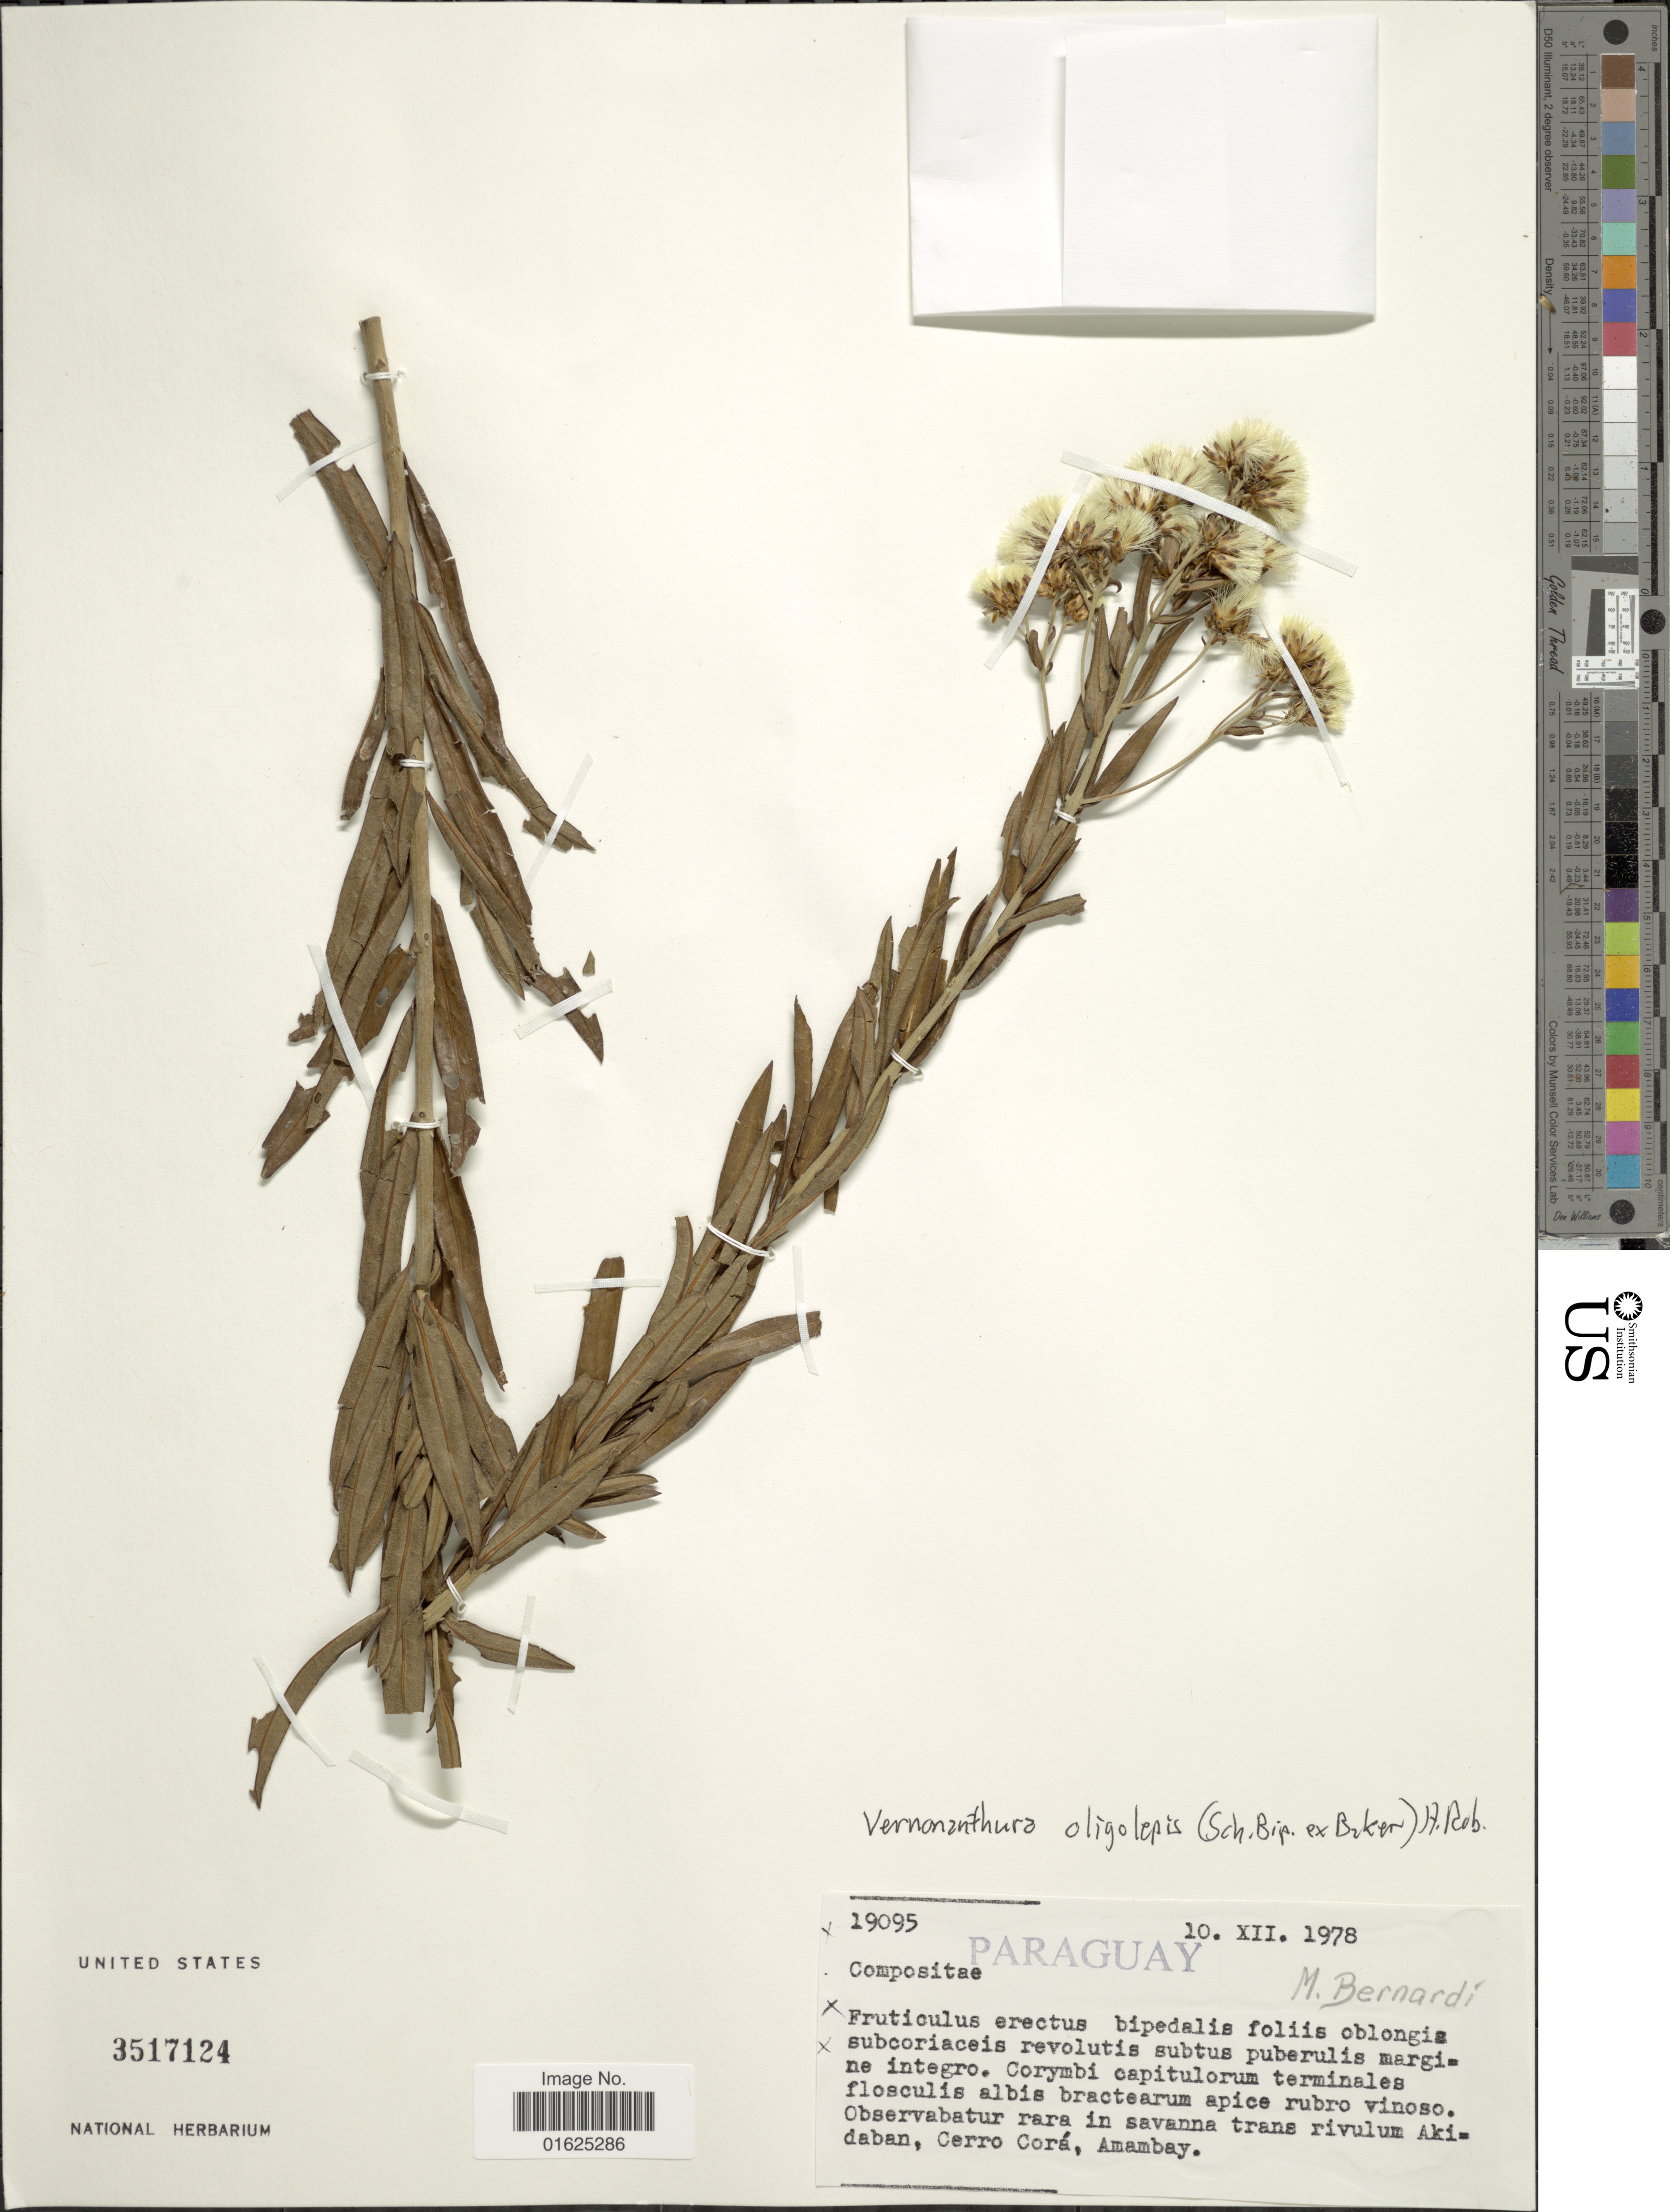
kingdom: Plantae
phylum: Tracheophyta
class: Magnoliopsida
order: Asterales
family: Asteraceae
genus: Vernonanthura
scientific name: Vernonanthura oligolepis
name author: (Sch. Bip. ex Baker) H. Rob.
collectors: M. Bernardi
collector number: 19095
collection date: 1978-12-10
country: Paraguay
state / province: Amambay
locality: Observabatur rara in savanna trans rivulum, Akidaban, Cerro Corá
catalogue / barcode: US 3517124